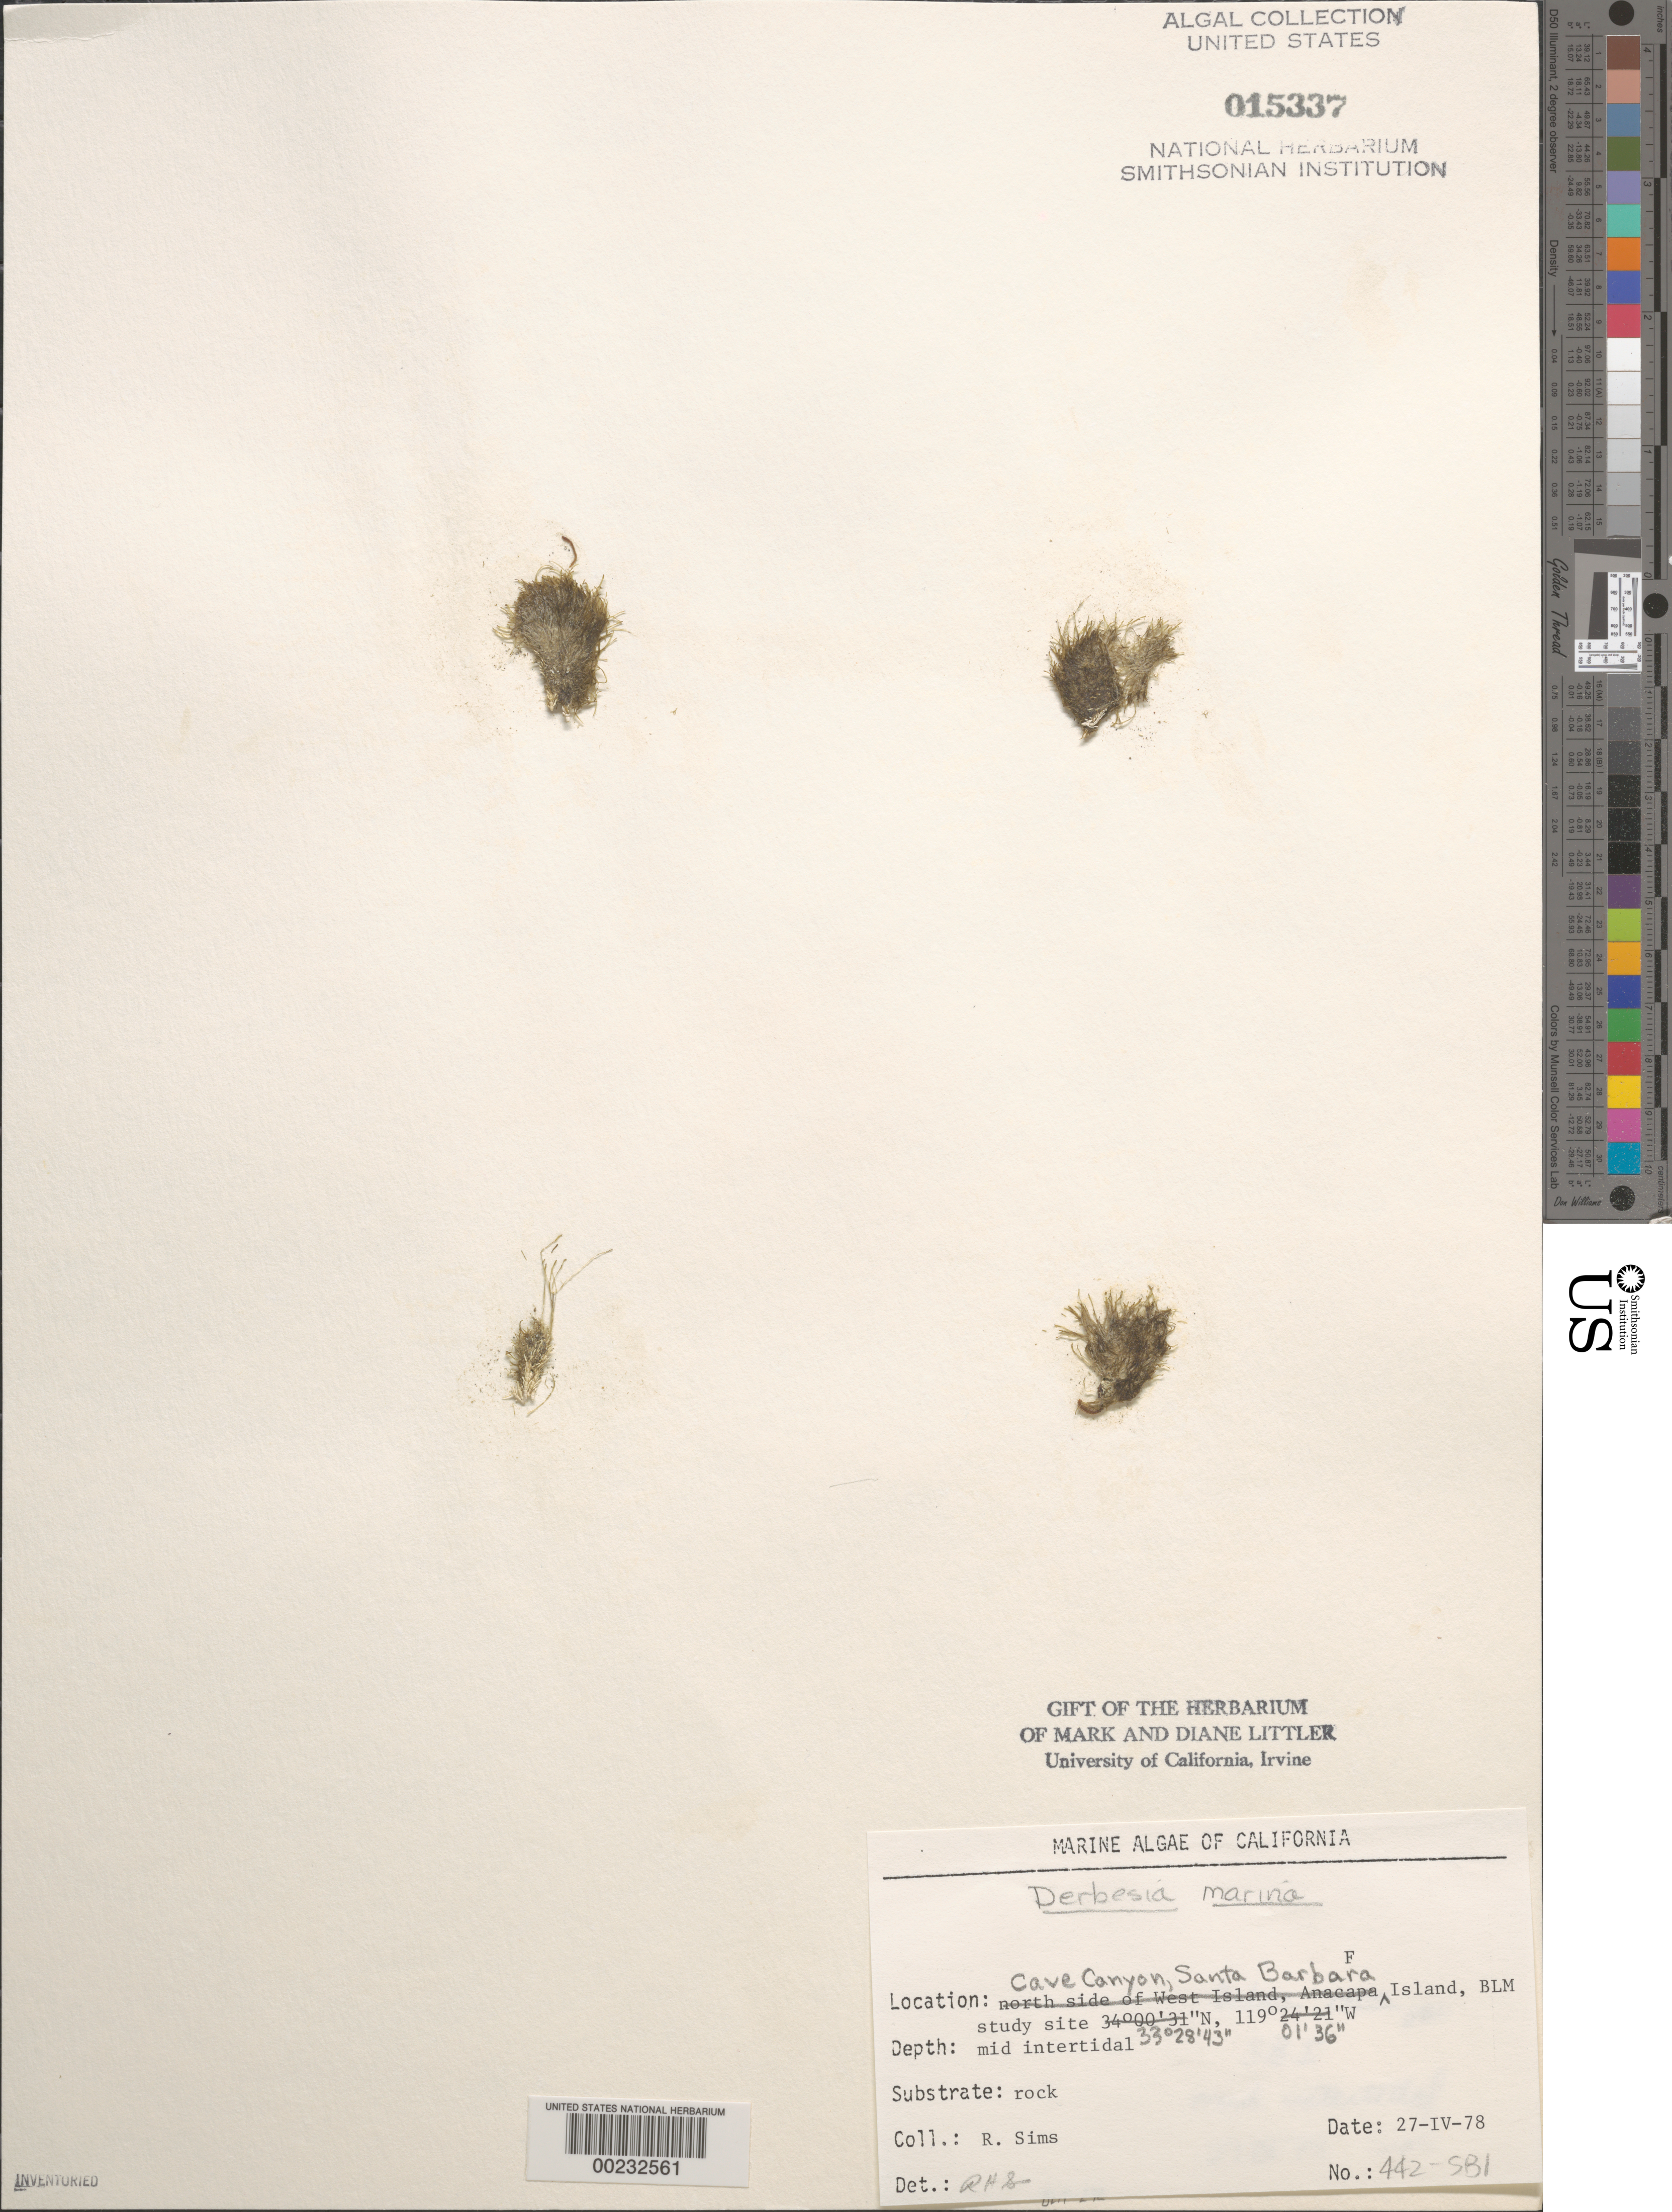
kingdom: Plantae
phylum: Chlorophyta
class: Ulvophyceae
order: Bryopsidales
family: Derbesiaceae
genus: Derbesia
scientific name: Derbesia marina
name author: (Lyngb.) Solier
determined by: Sims, Robert H.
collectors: R. H. Sims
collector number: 442-SBI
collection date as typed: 27 Apr 1978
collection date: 1978-04-27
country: United States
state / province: California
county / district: Santa Barbara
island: Santa Barbara Island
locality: Cave Canyon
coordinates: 33 28' 43" N, 119 01' 36" W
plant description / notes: BLM-SOCALBIGHT Rocky Intertidal Survey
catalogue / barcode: US 15337